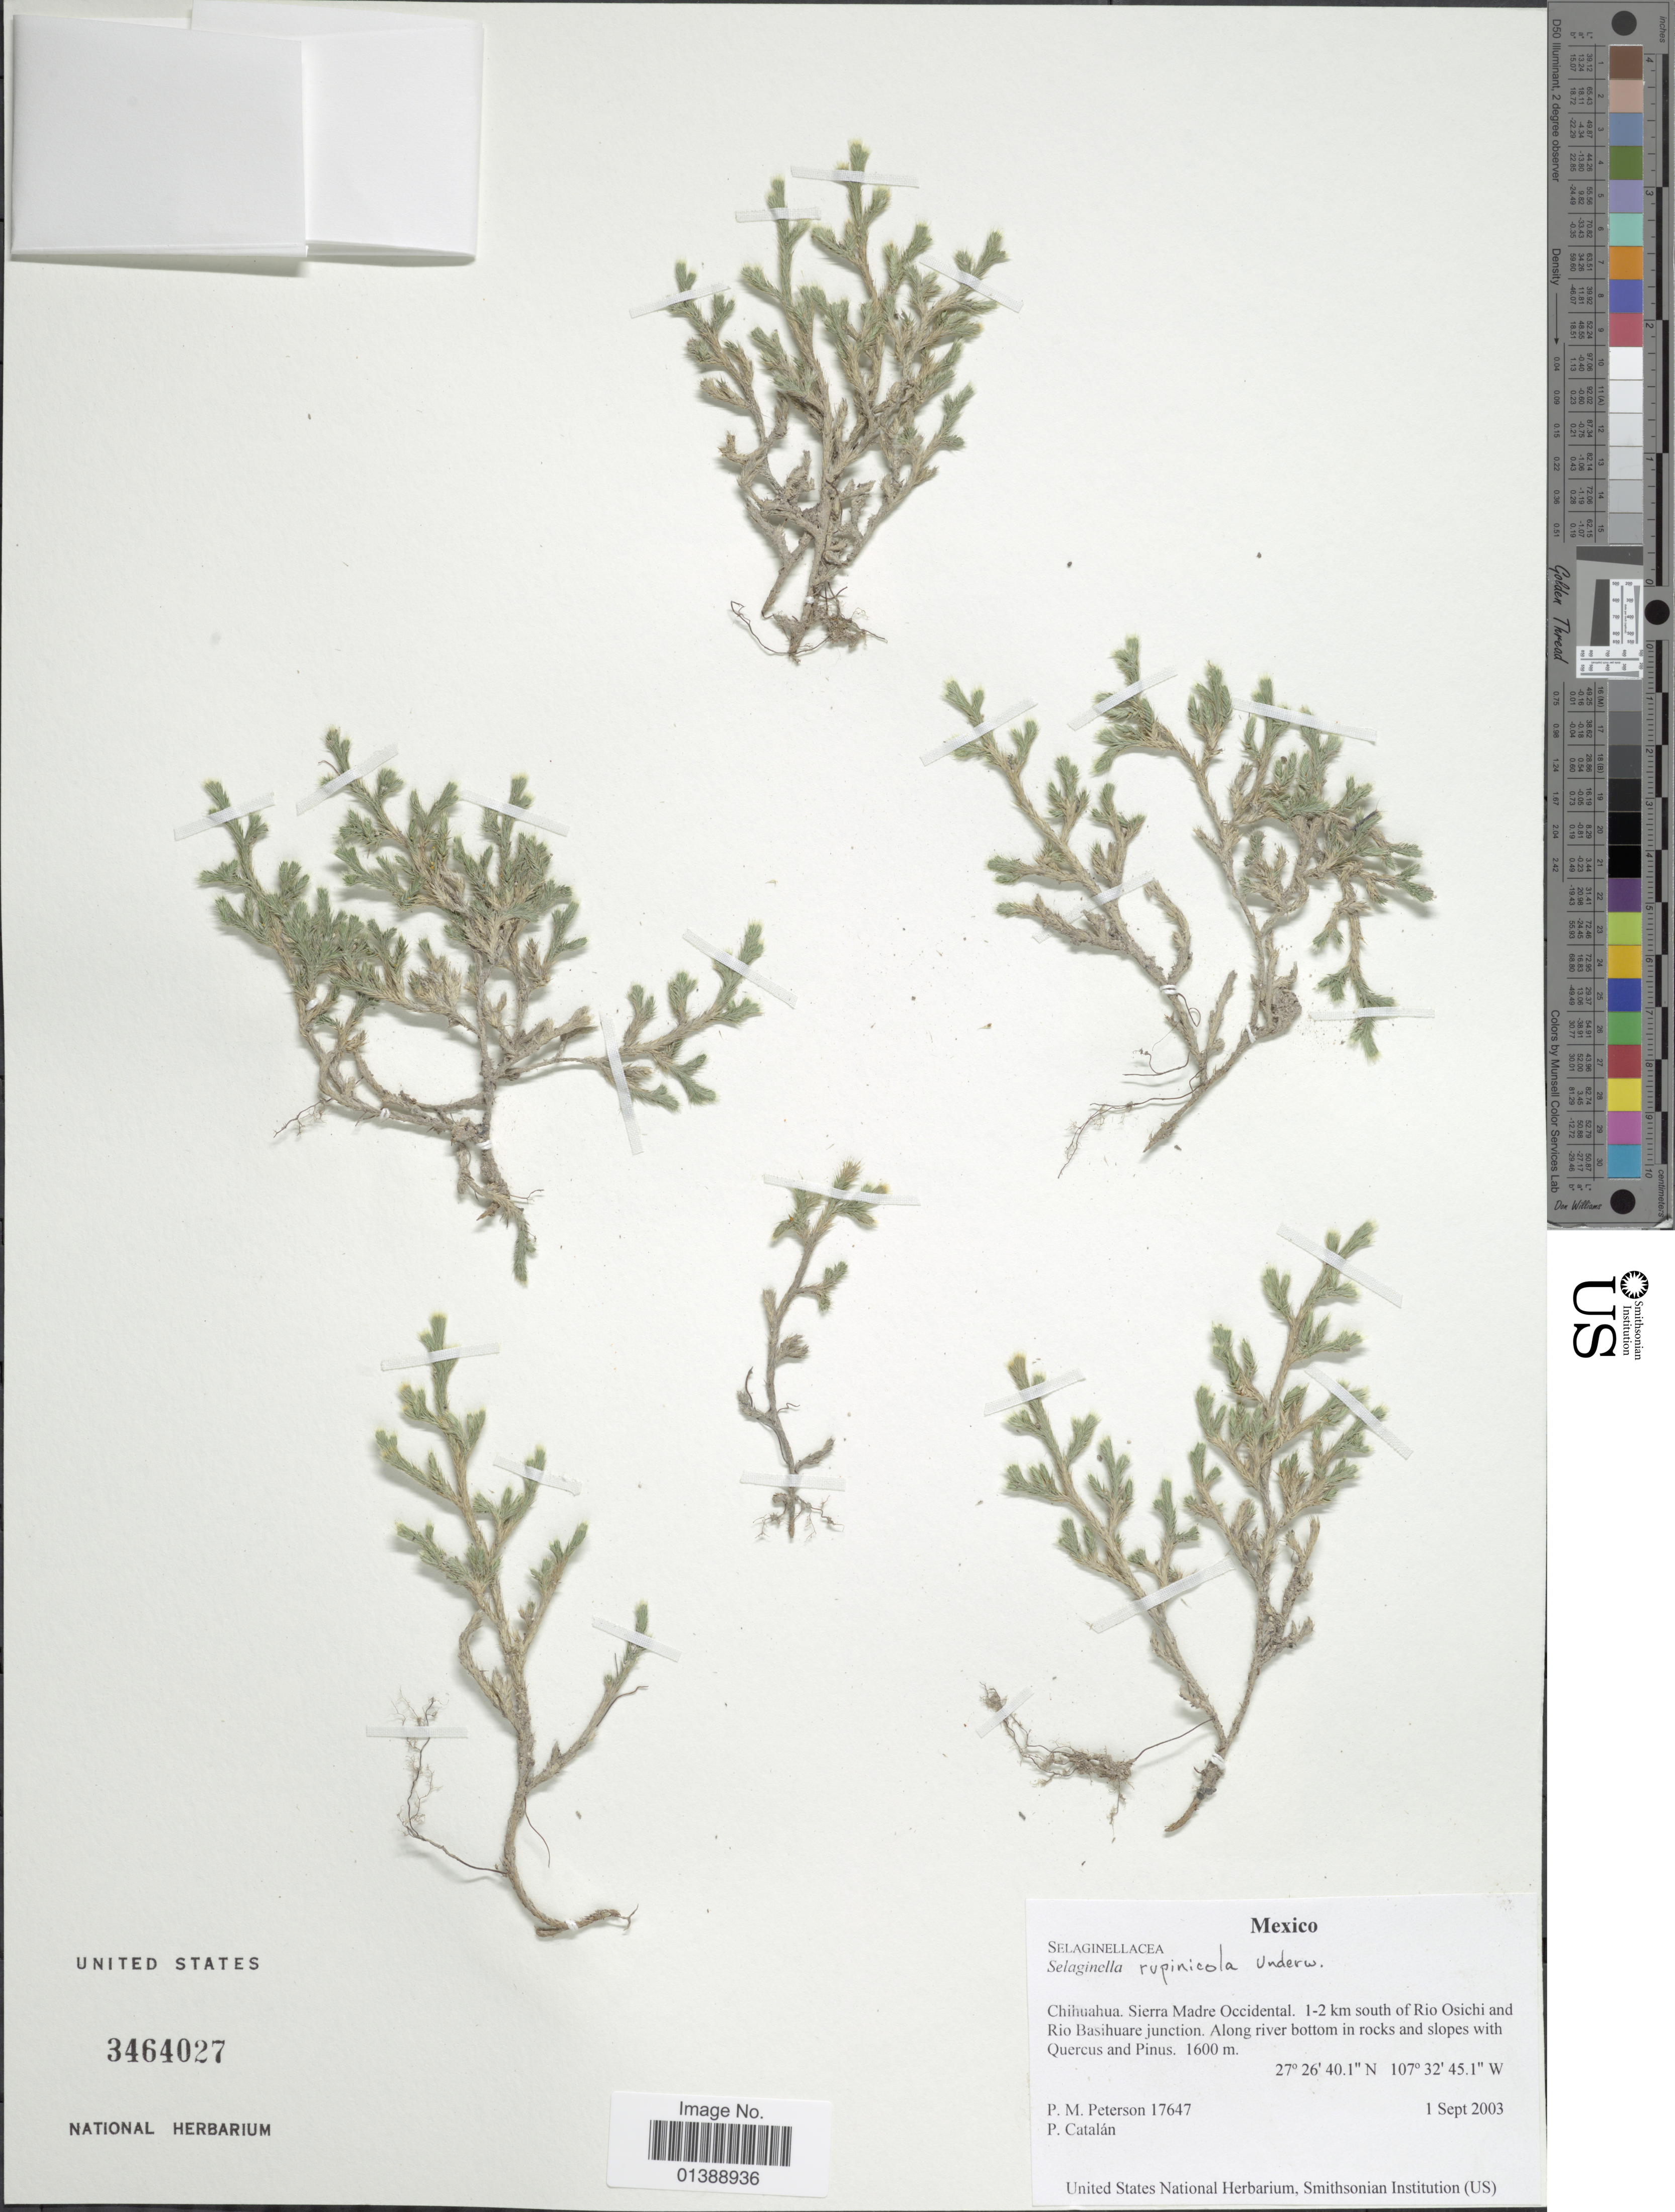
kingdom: Plantae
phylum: Tracheophyta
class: Lycopodiopsida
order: Selaginellales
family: Selaginellaceae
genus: Selaginella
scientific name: Selaginella rupincola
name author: Underw.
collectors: P. M. Peterson & P. Catalán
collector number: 17647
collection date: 2003-09-01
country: Mexico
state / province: Chihuahua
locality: Sierra Madre Occidental. 1-2 km south of Rio Osichi and Rio Basihuare junction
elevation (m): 1600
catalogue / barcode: US 3464027